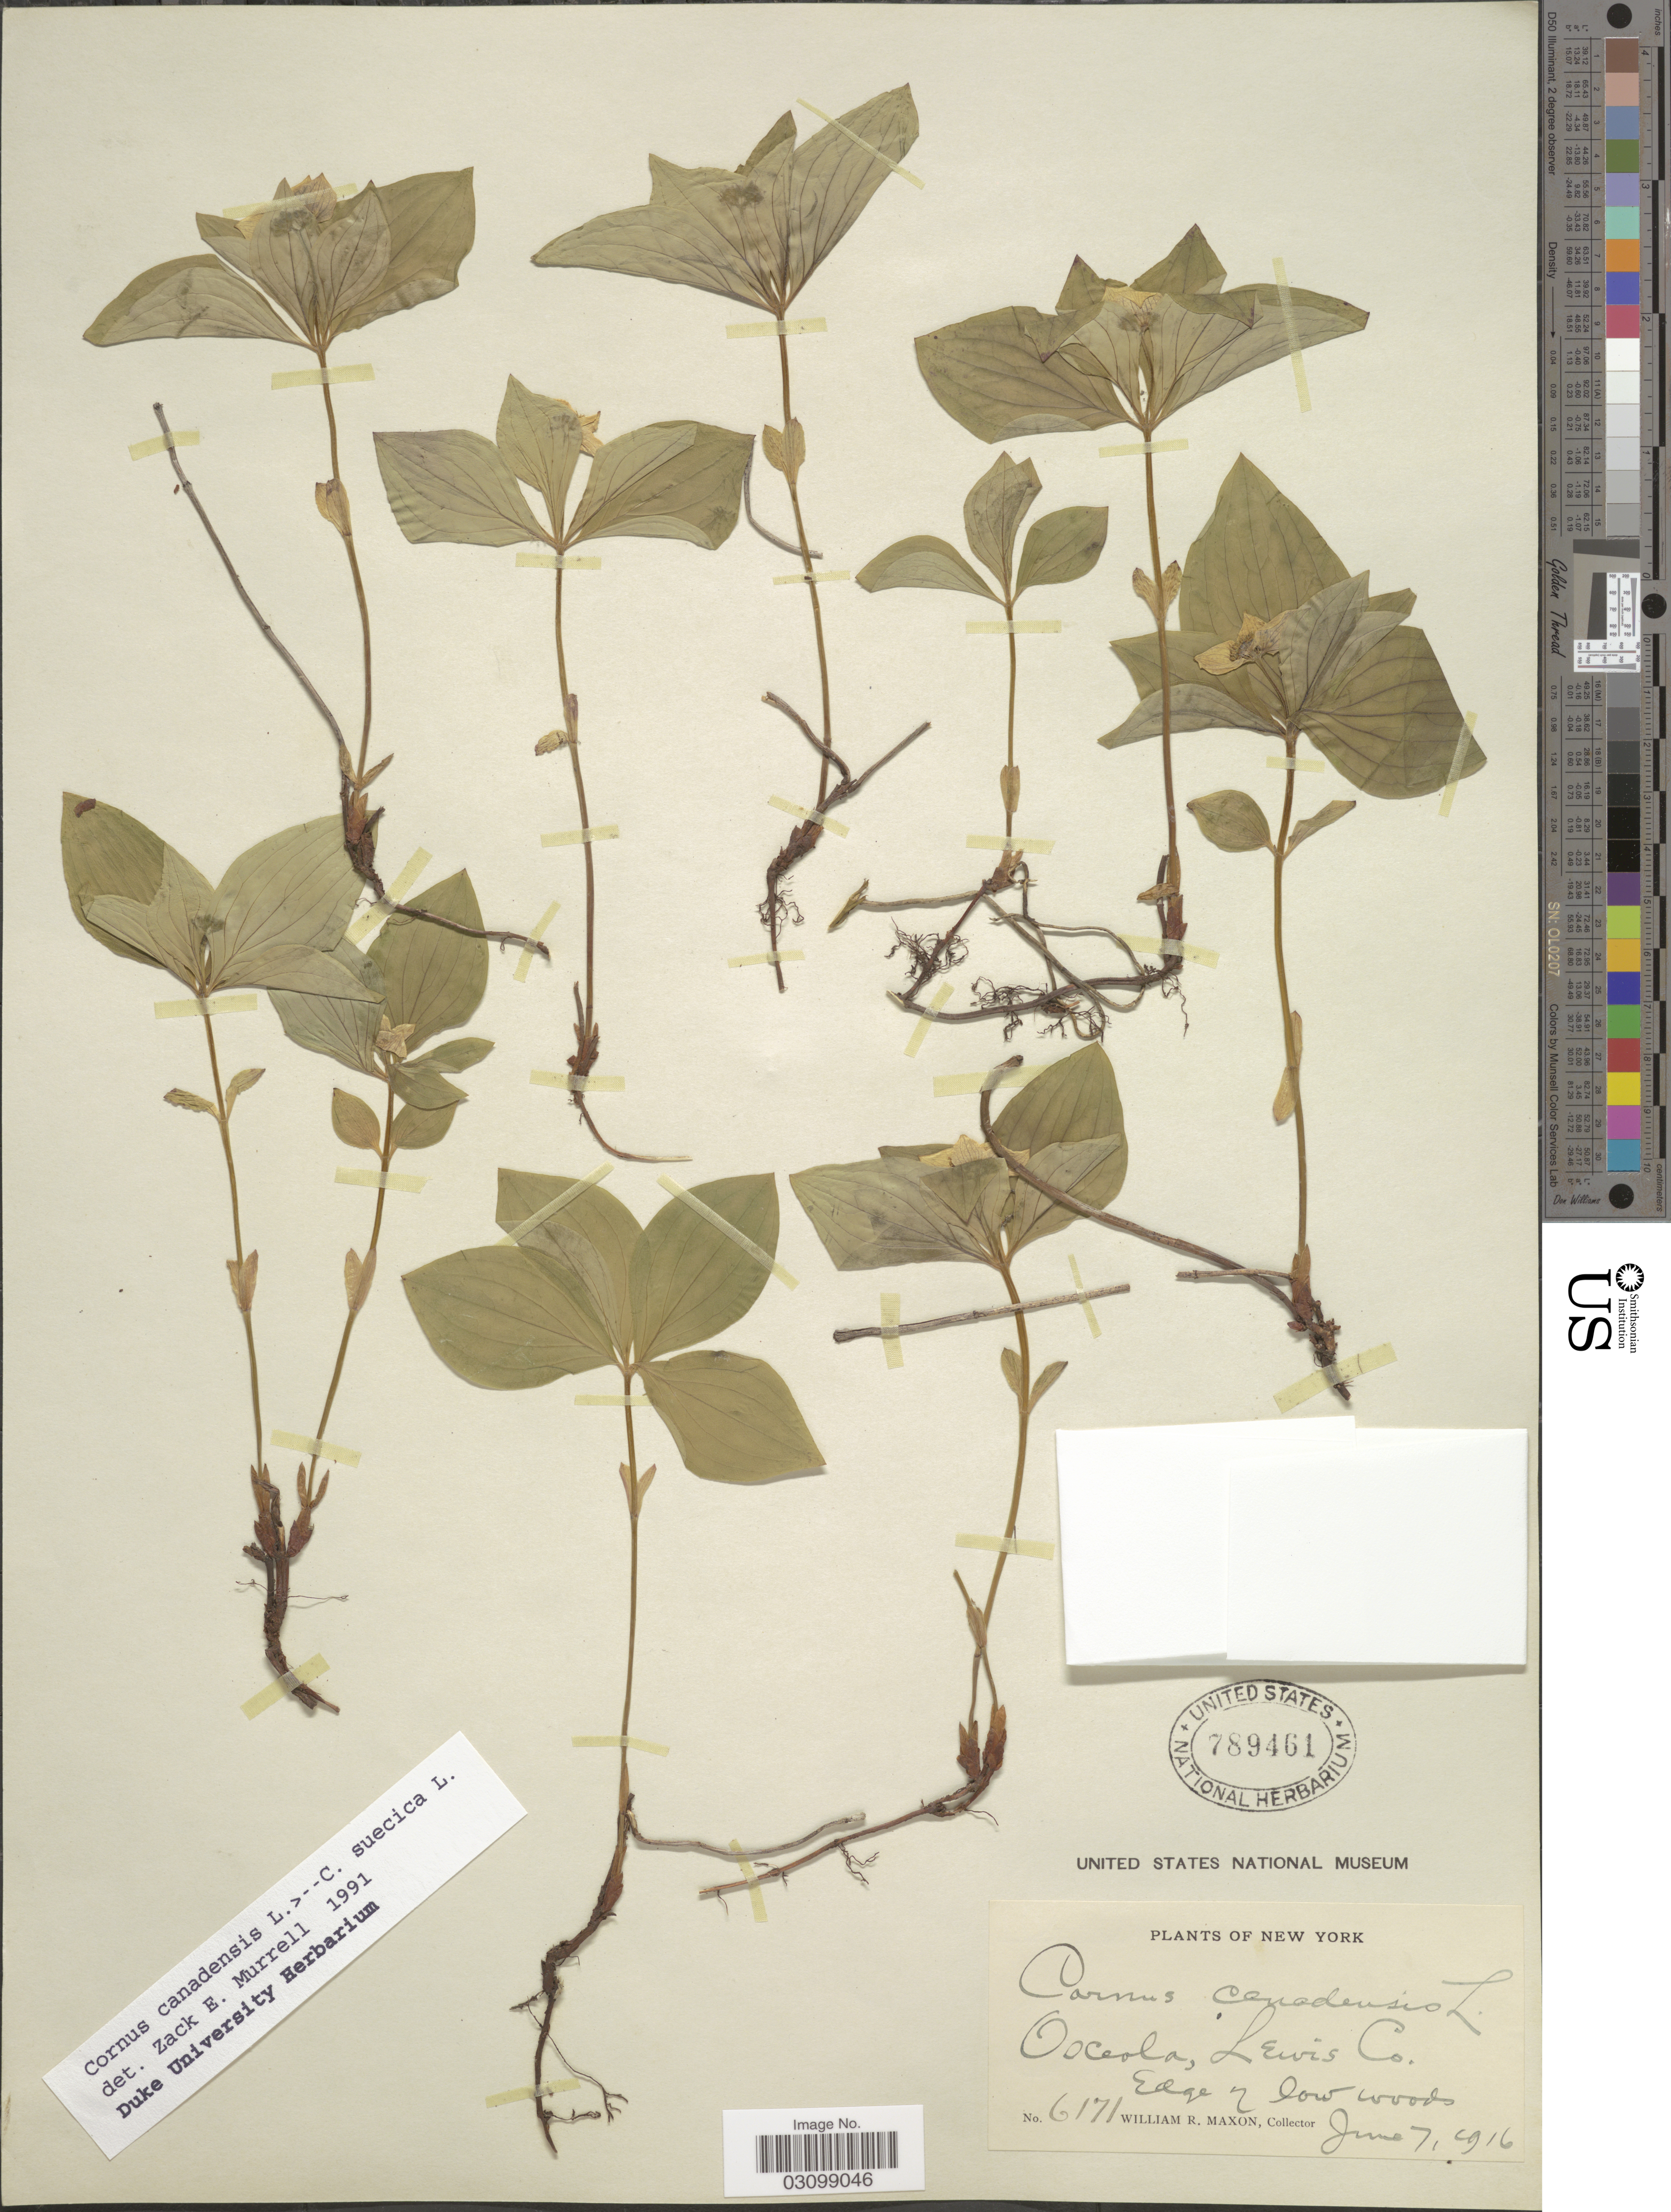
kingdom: Plantae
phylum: Tracheophyta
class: Magnoliopsida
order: Cornales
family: Cornaceae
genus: Cornus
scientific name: Cornus sp.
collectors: W. R. Maxon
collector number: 6171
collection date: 1916-06-07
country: United States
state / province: New York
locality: Ooceloa, Lewis Co.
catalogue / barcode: US 789461